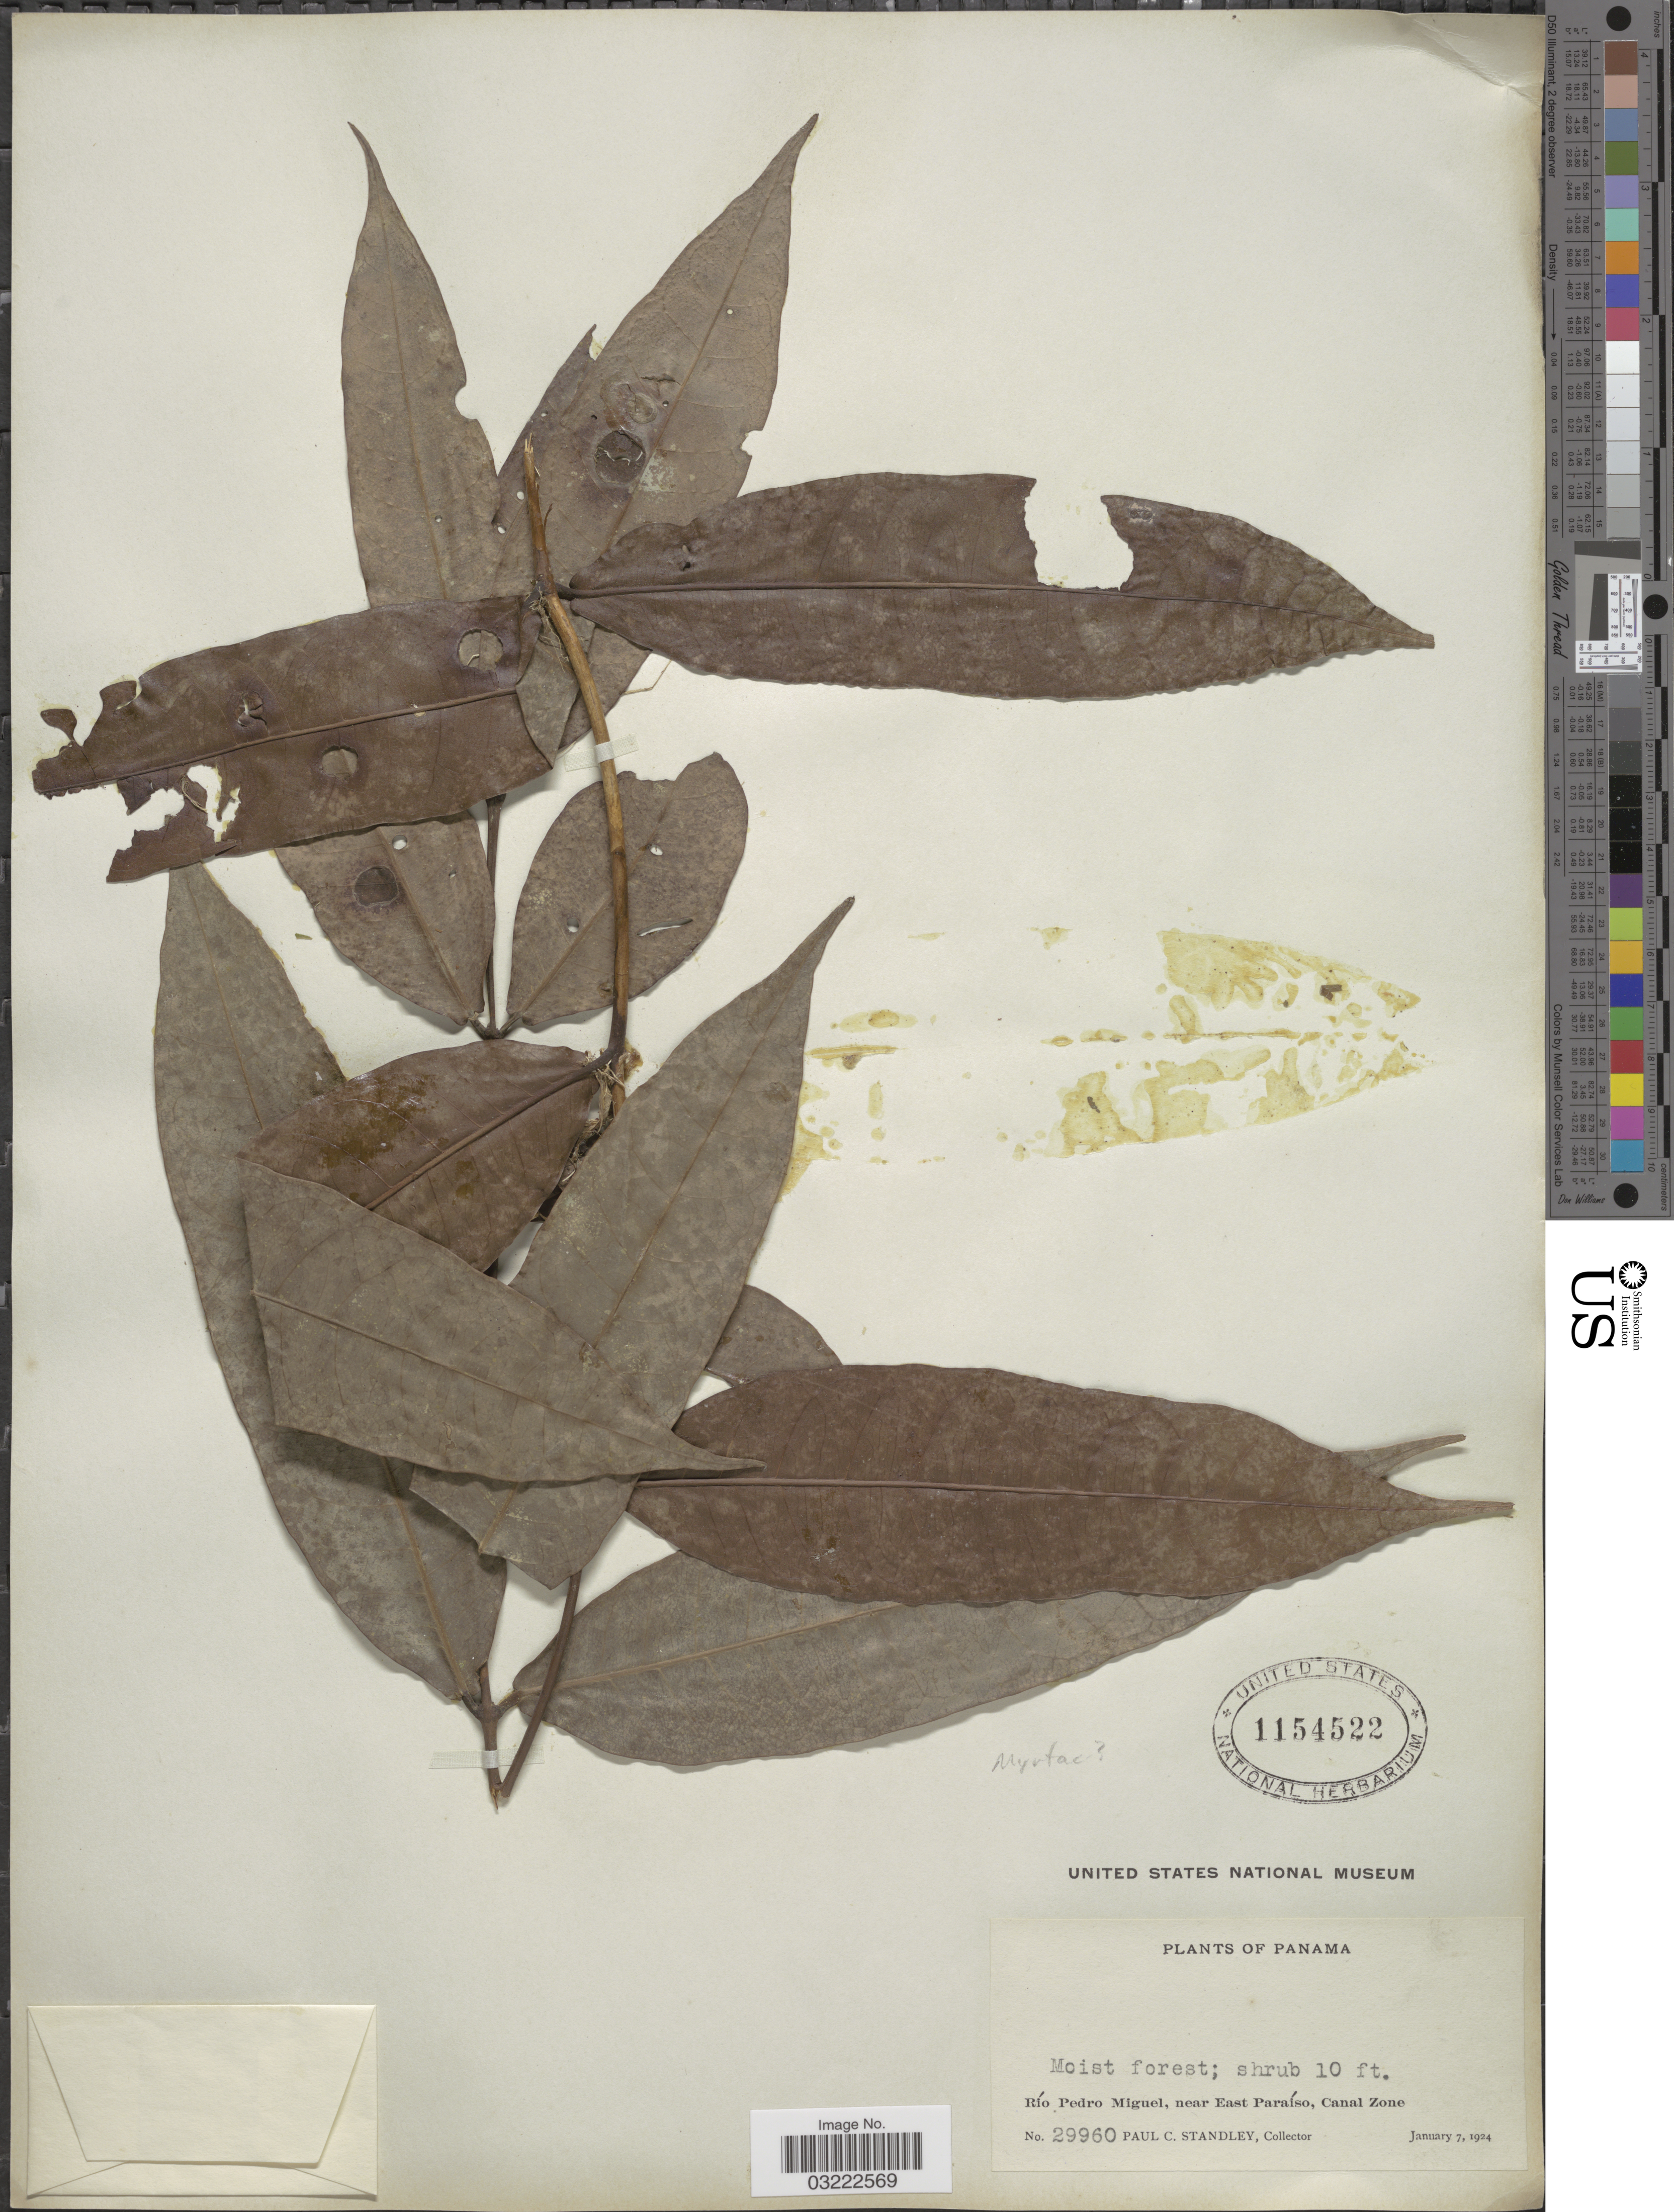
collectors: P. C. Standley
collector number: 29960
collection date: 1924-01-07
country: Panama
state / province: Colón / Panamá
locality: Río Pedro Miguel, near East Paraíso, Canal Zone.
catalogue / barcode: US 1154522